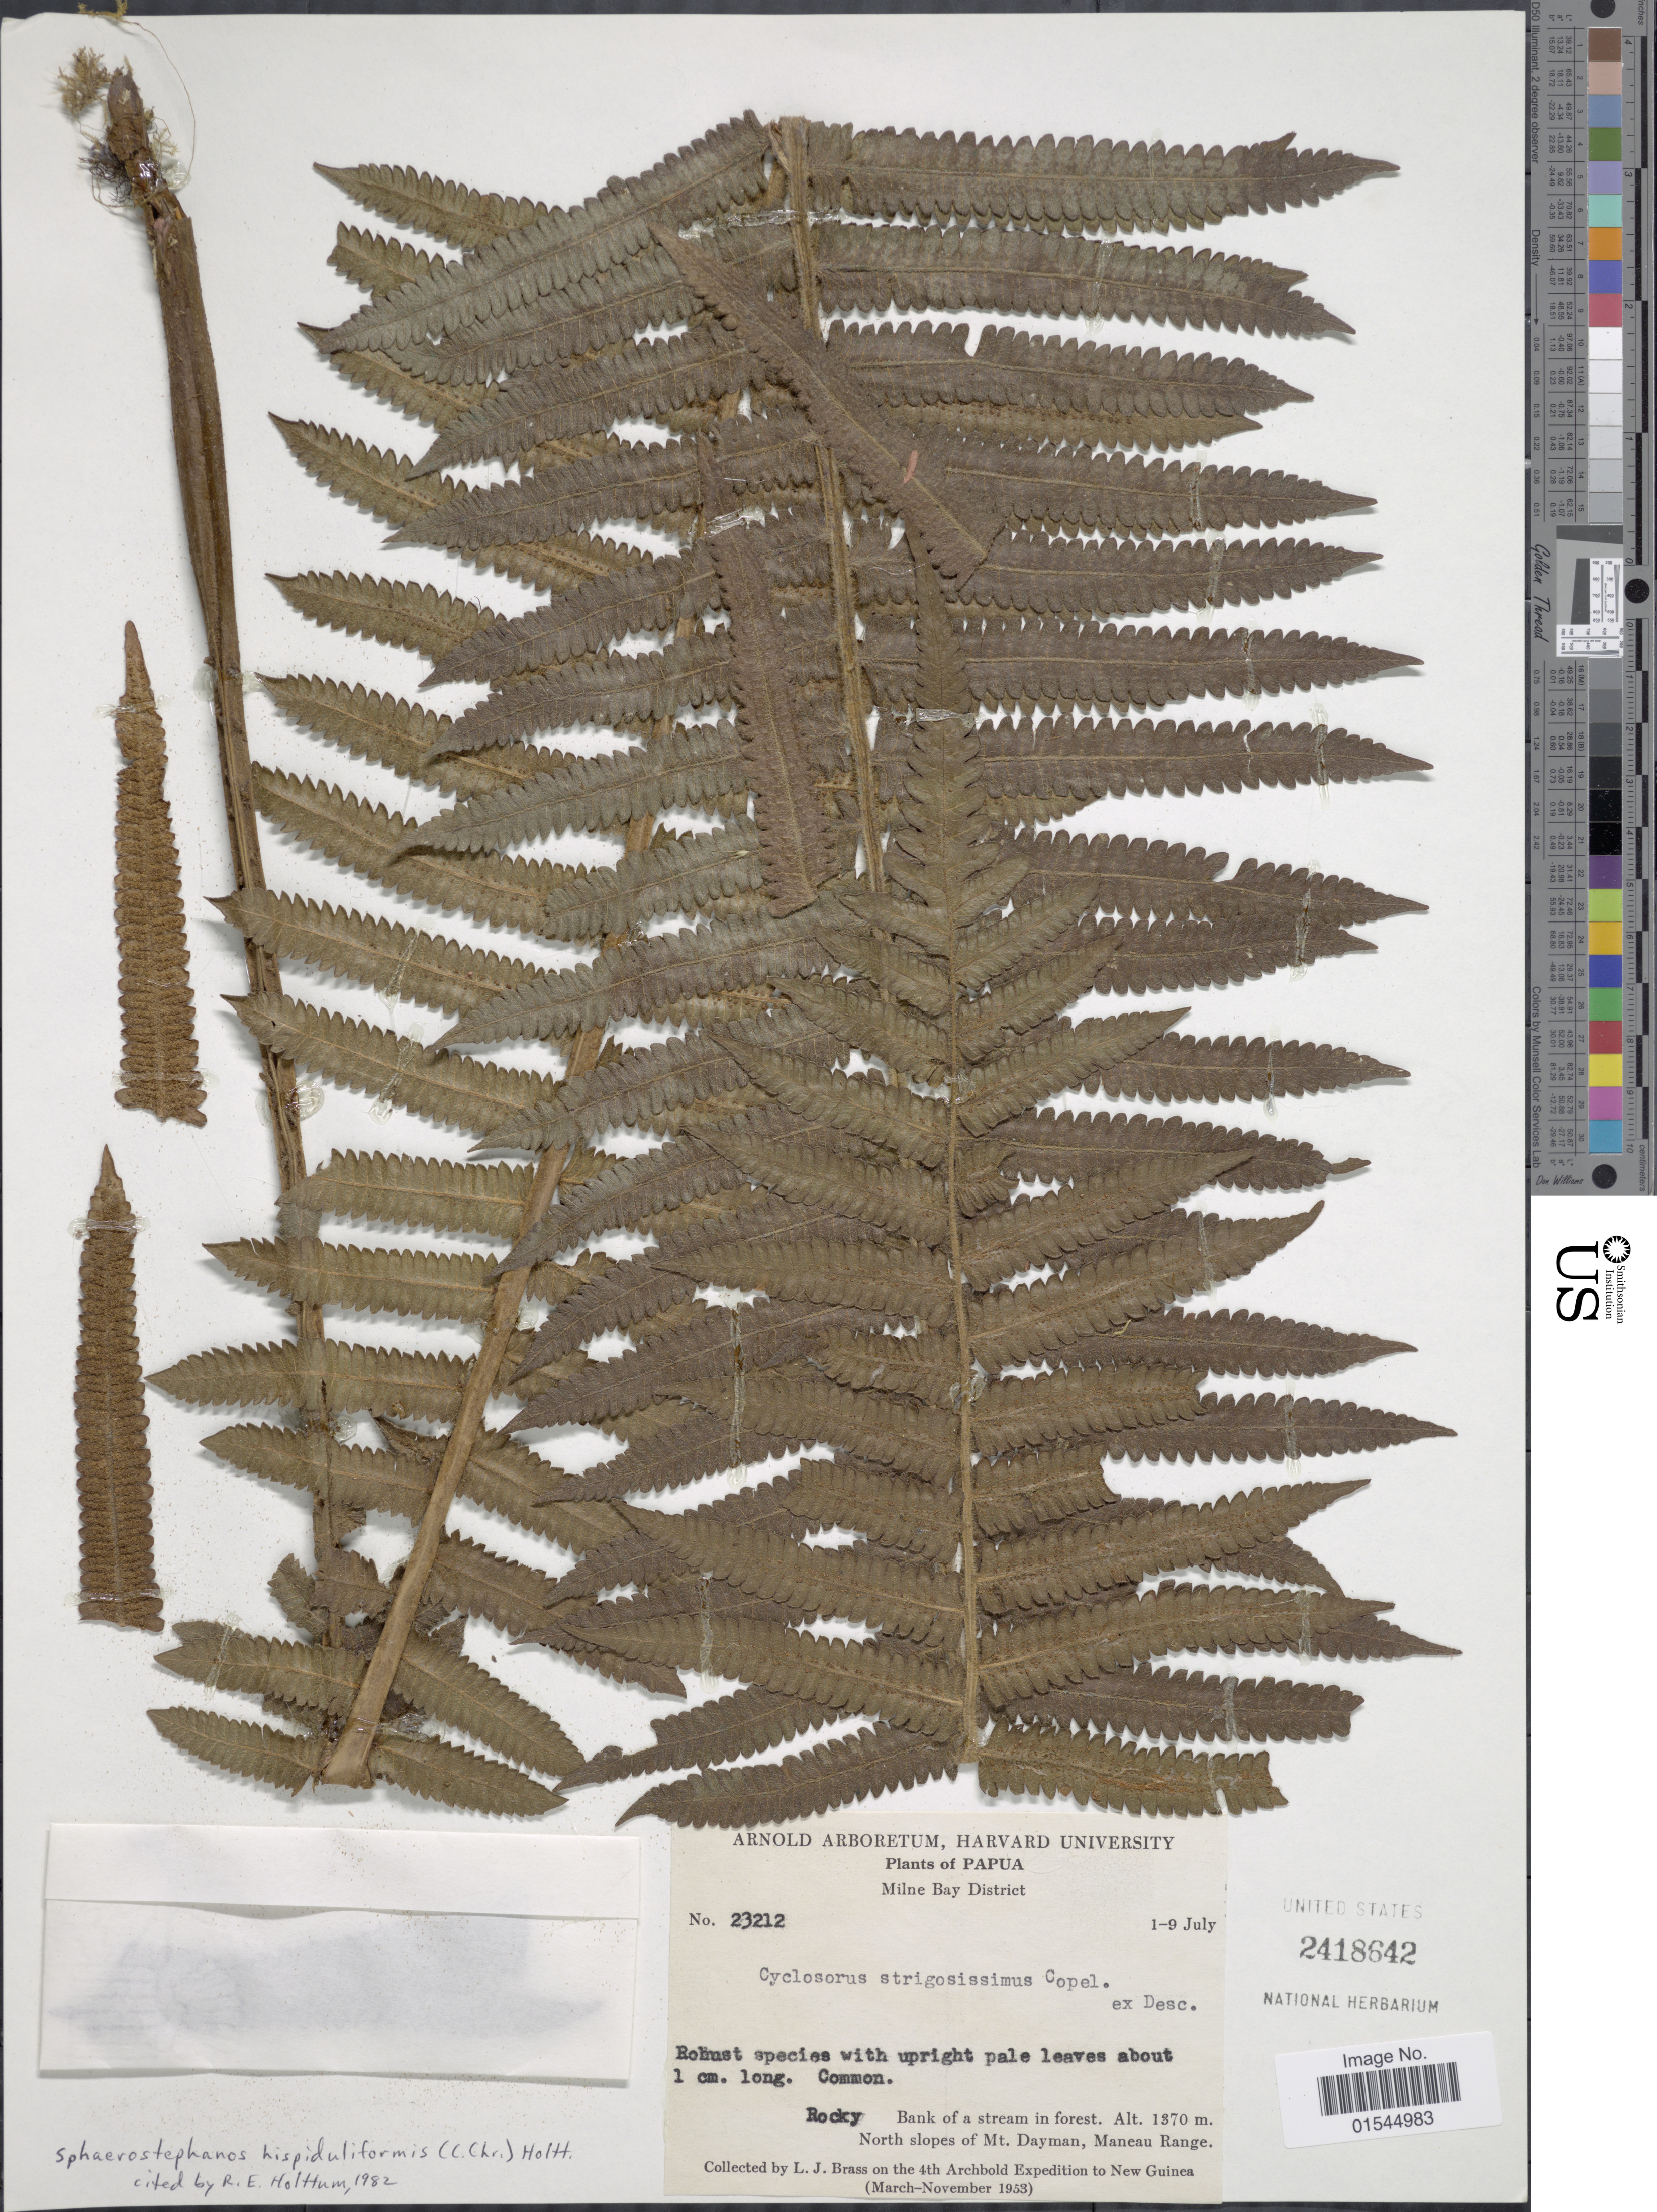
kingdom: Plantae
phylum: Tracheophyta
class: Polypodiopsida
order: Polypodiales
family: Thelypteridaceae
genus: Sphaerostephanos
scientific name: Sphaerostephanos hispidifolius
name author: (Alderw.) Holttum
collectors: L. J. Brass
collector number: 23212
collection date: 1953-07-01/1953-07-09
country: Papua New Guinea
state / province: Milne Bay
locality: Milne Bay District. North slopes of Mt. Dayman, Maneau Range.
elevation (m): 1370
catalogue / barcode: US 2418642